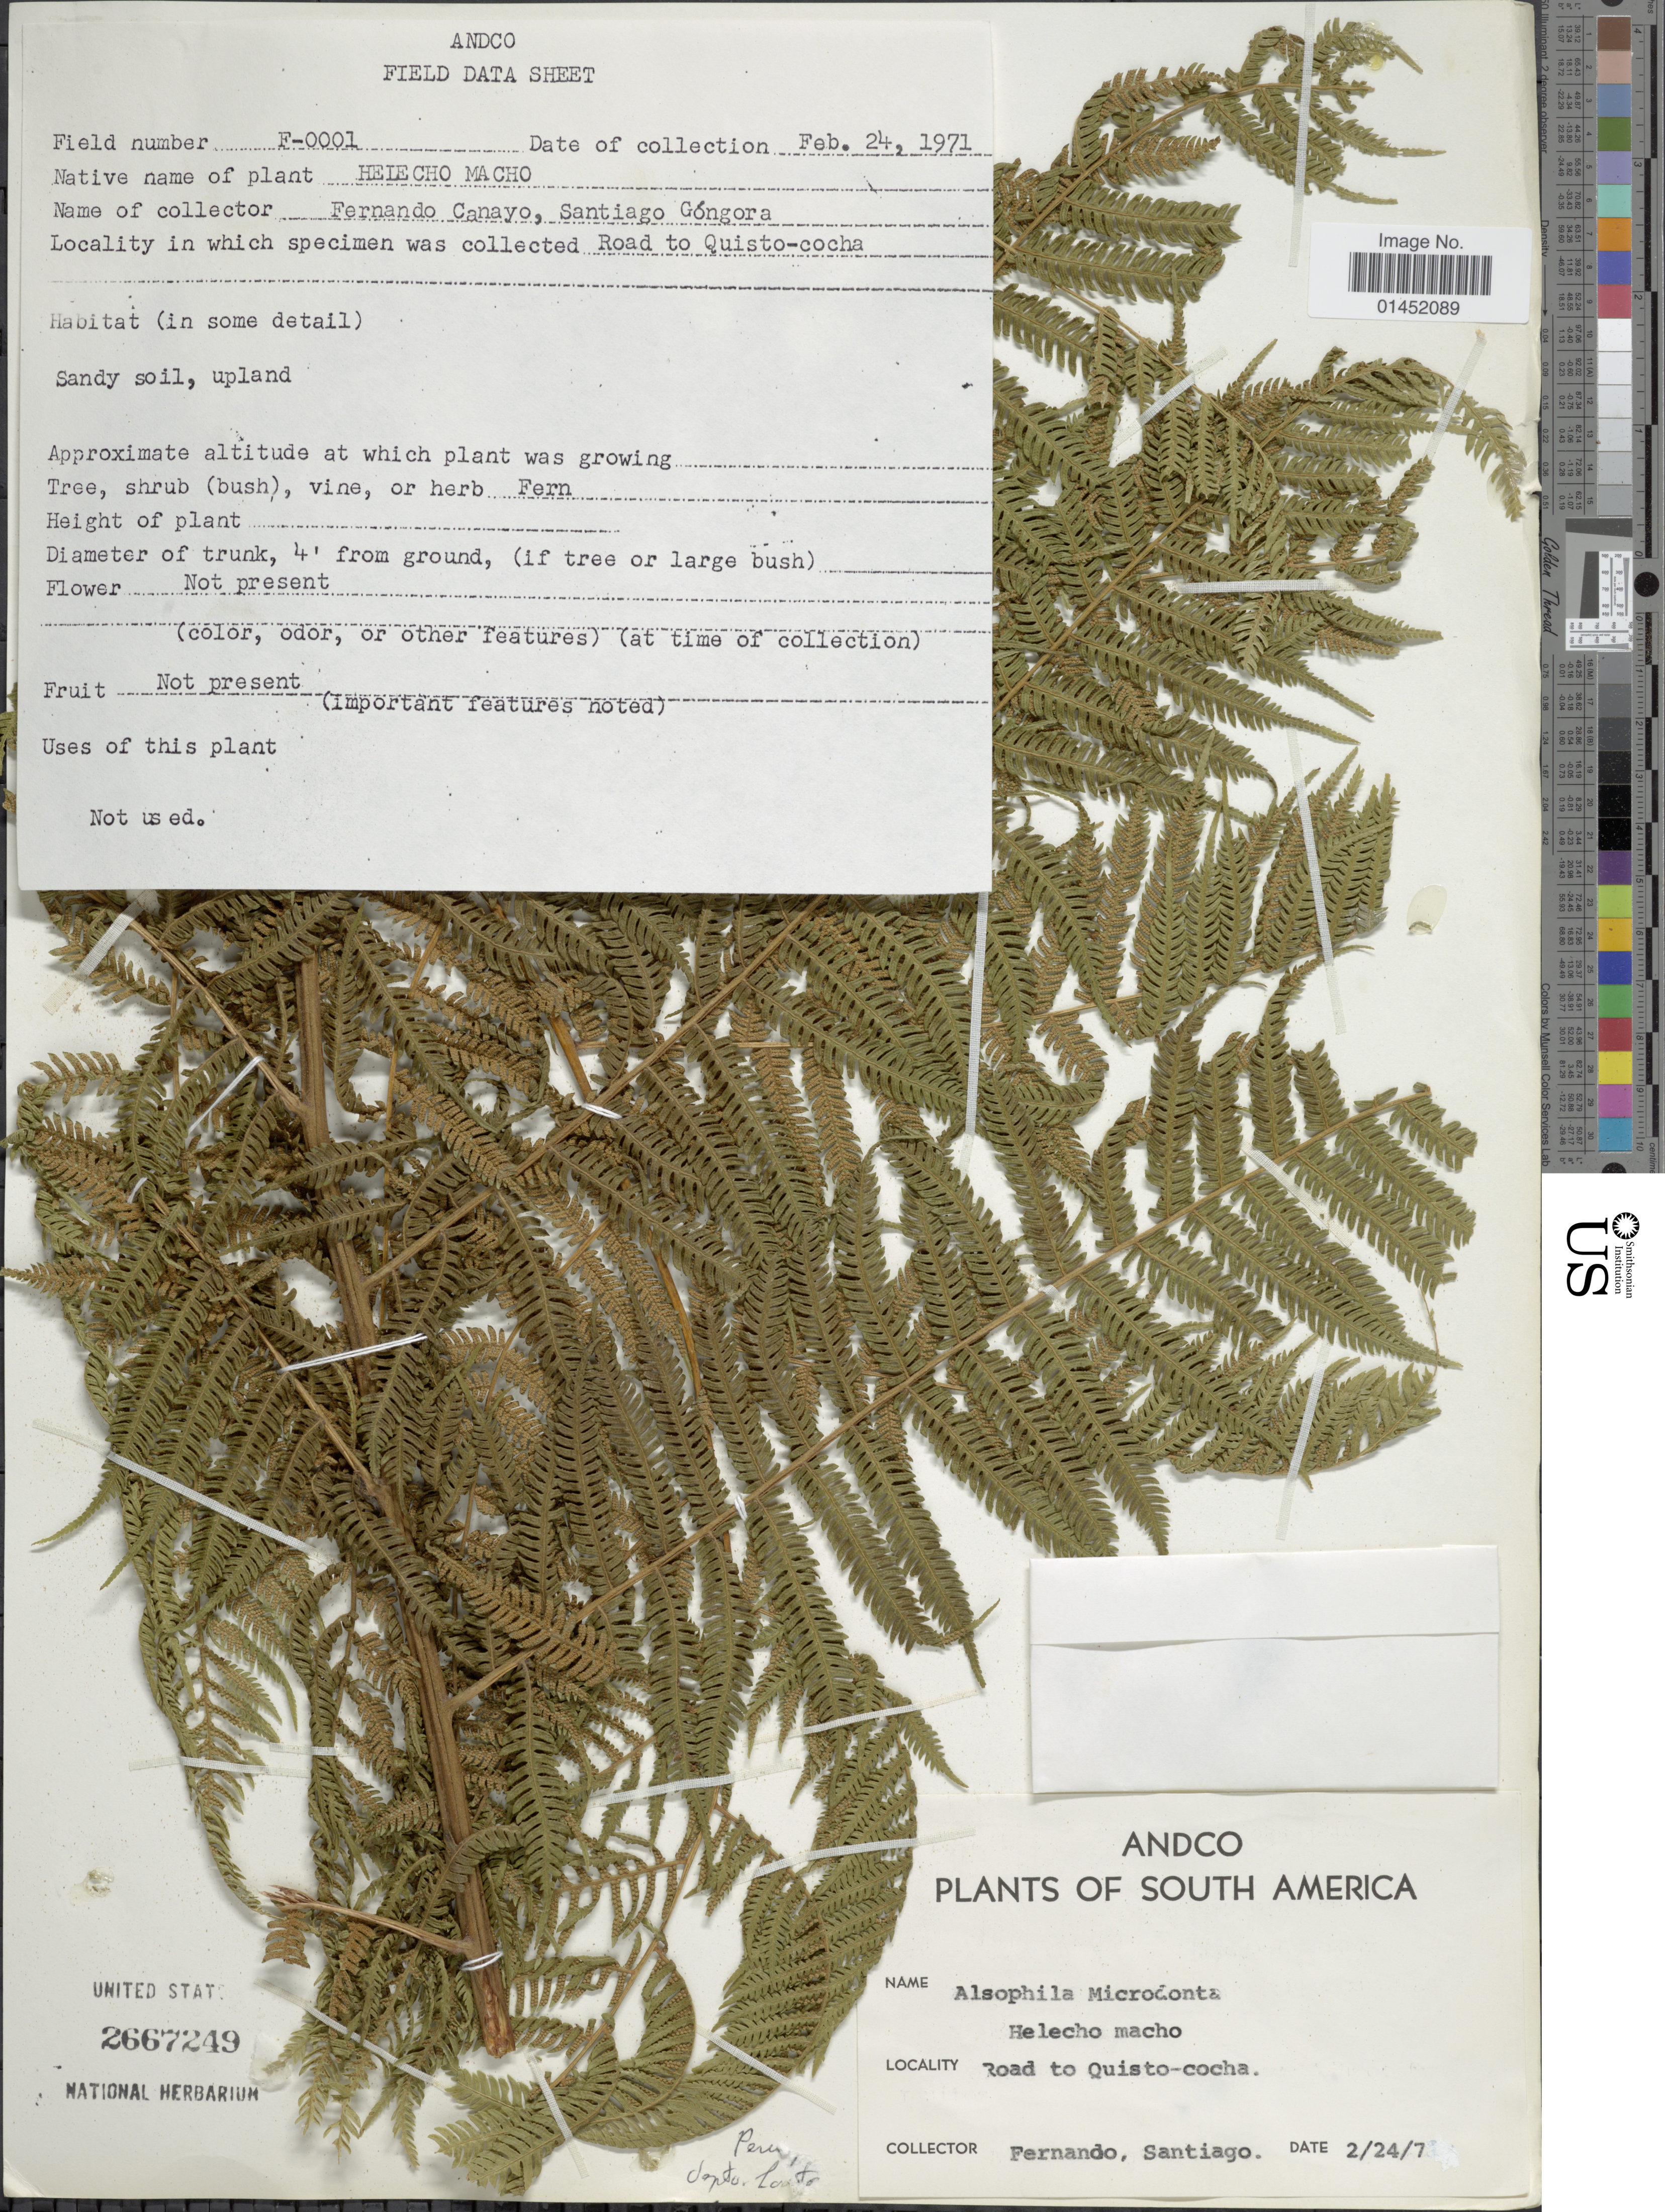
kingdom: Plantae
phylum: Tracheophyta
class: Polypodiopsida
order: Cyatheales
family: Cyatheaceae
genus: Cyathea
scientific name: Cyathea microdonta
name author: (Desv.) Domin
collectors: F. Canayo & S. Góngora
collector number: F-00001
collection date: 1971-02-24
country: Peru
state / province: Loreto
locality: Road to Quisto-Cocha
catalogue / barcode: US 2667249